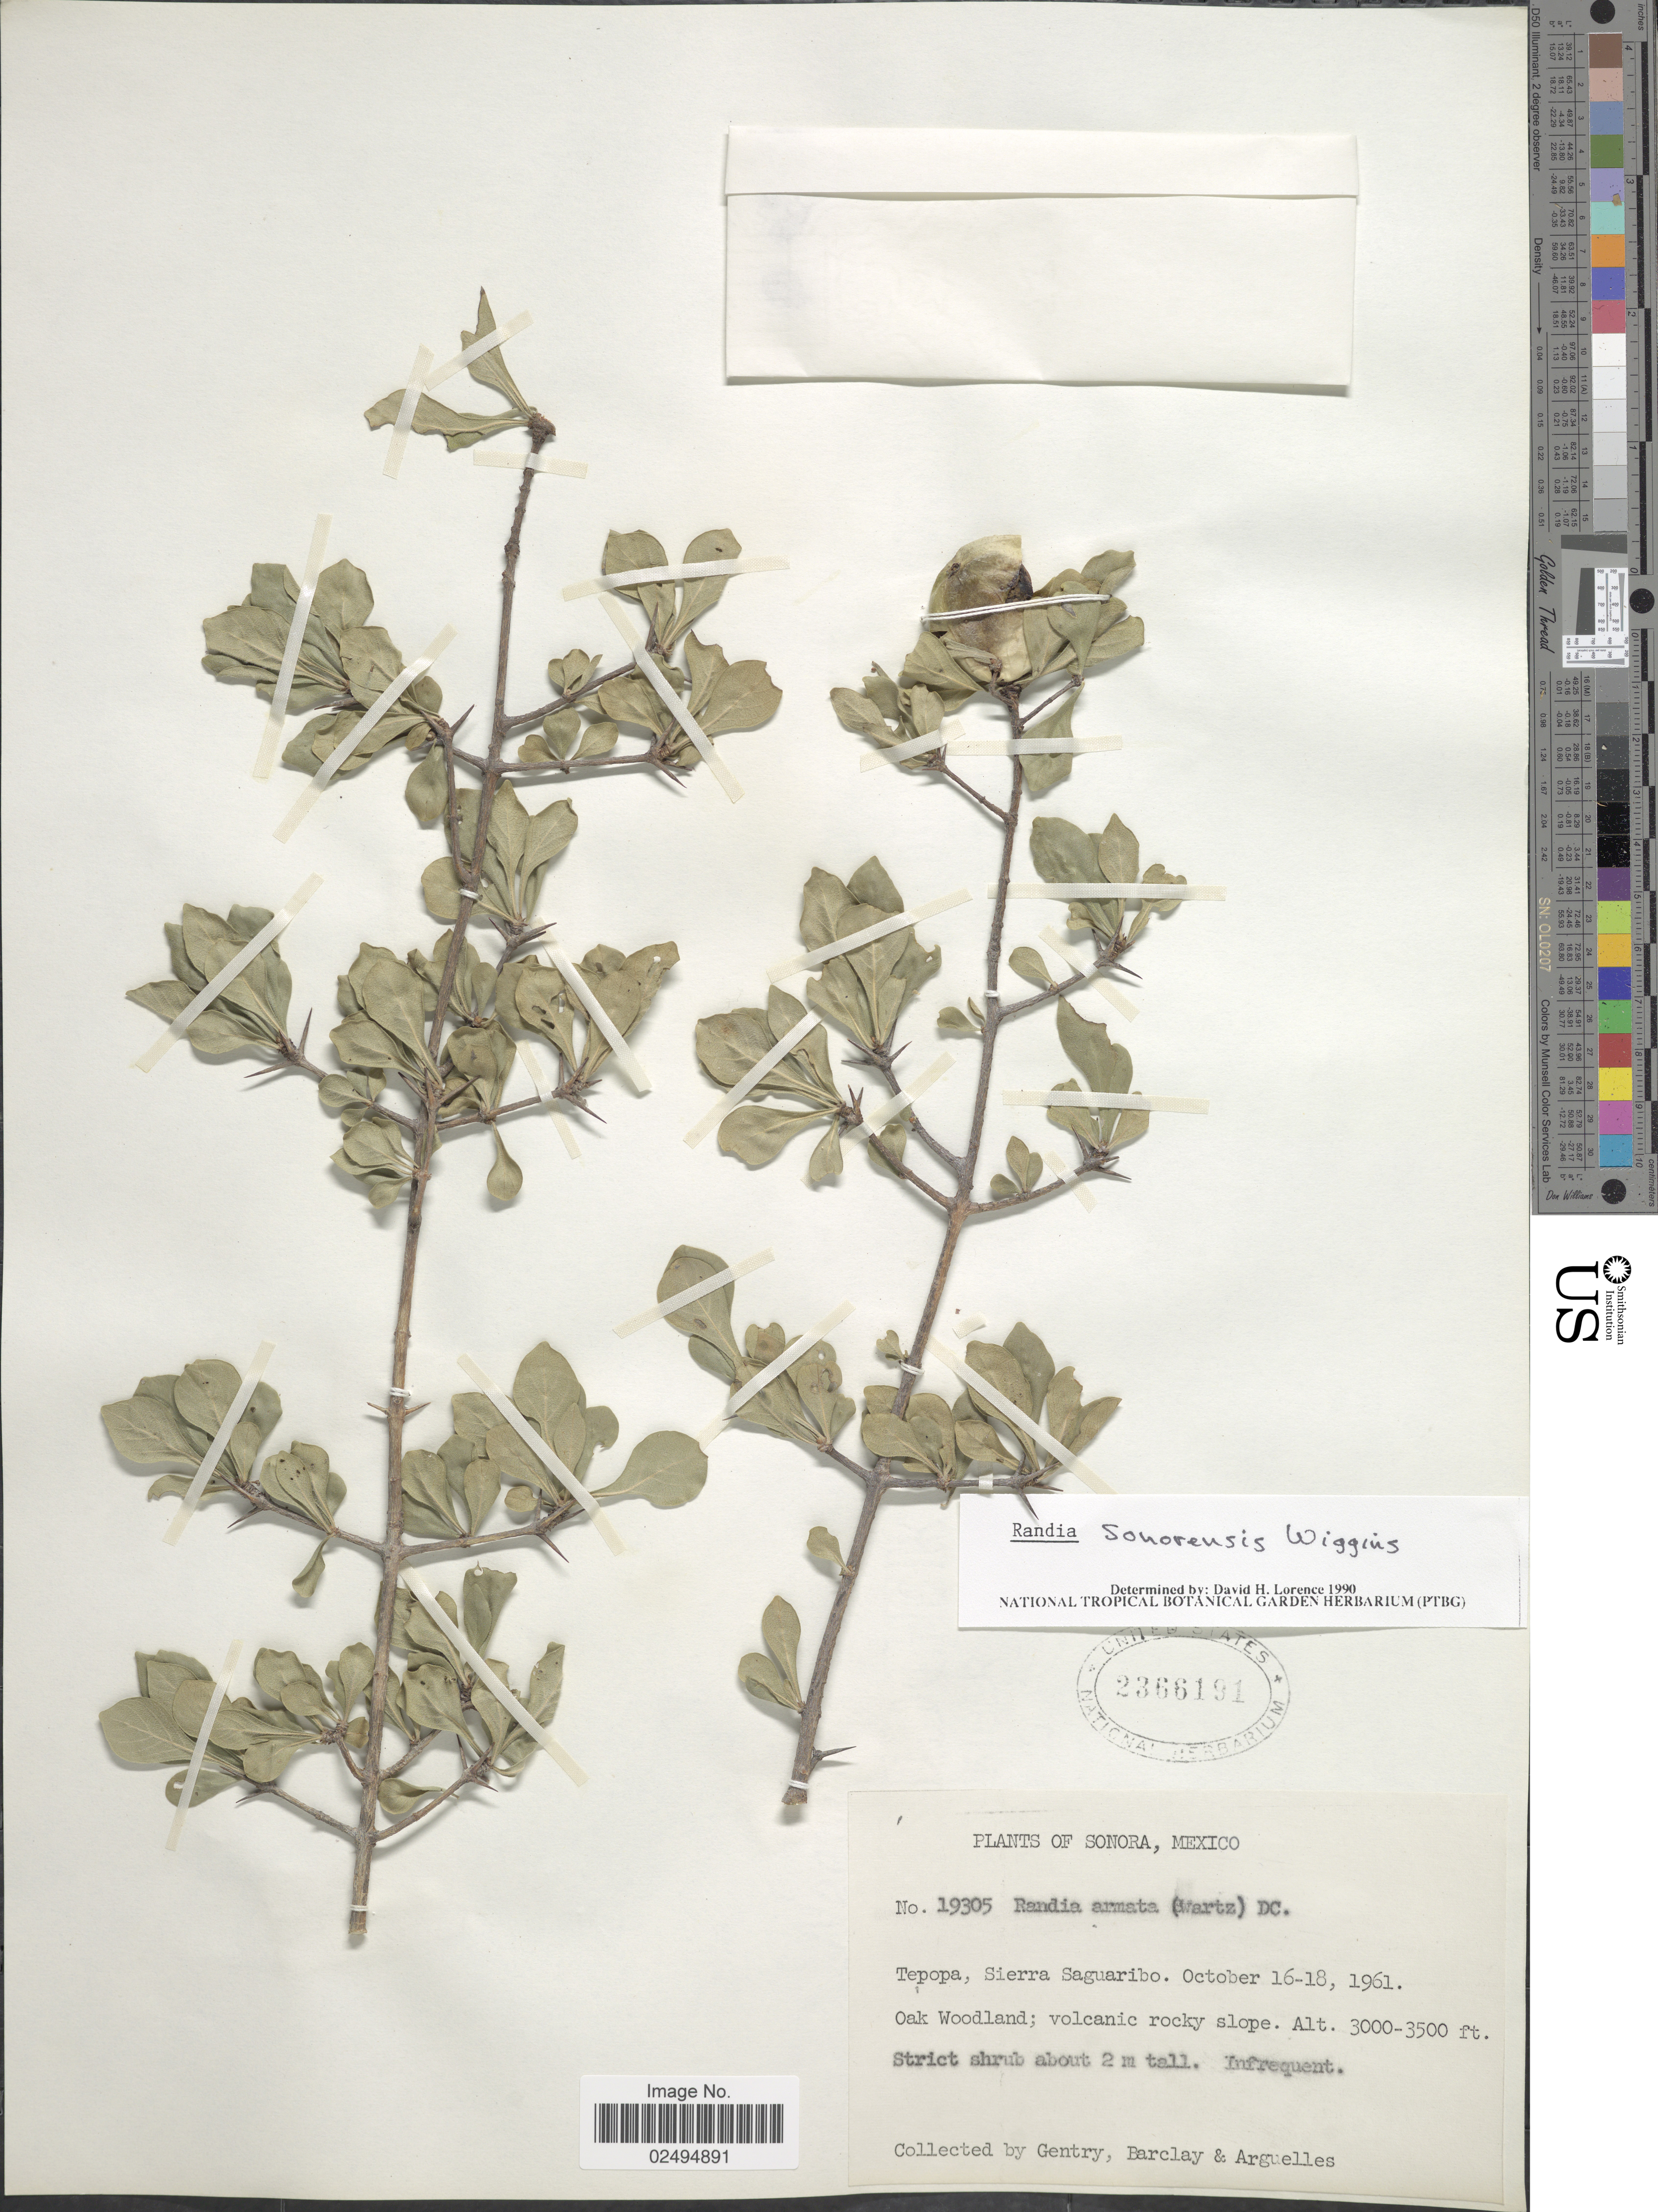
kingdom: Plantae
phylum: Tracheophyta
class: Magnoliopsida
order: Gentianales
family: Rubiaceae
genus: Randia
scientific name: Randia sonorensis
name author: Wiggins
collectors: Gentry, --, -- Barclay & Arguelles, --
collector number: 19305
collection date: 1961-10-16/1961-10-18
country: Mexico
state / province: Sonora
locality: Tepopa, Sierra Saguaribo, Oak Woodland; volcanic rocky slope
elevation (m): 914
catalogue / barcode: US 2366191